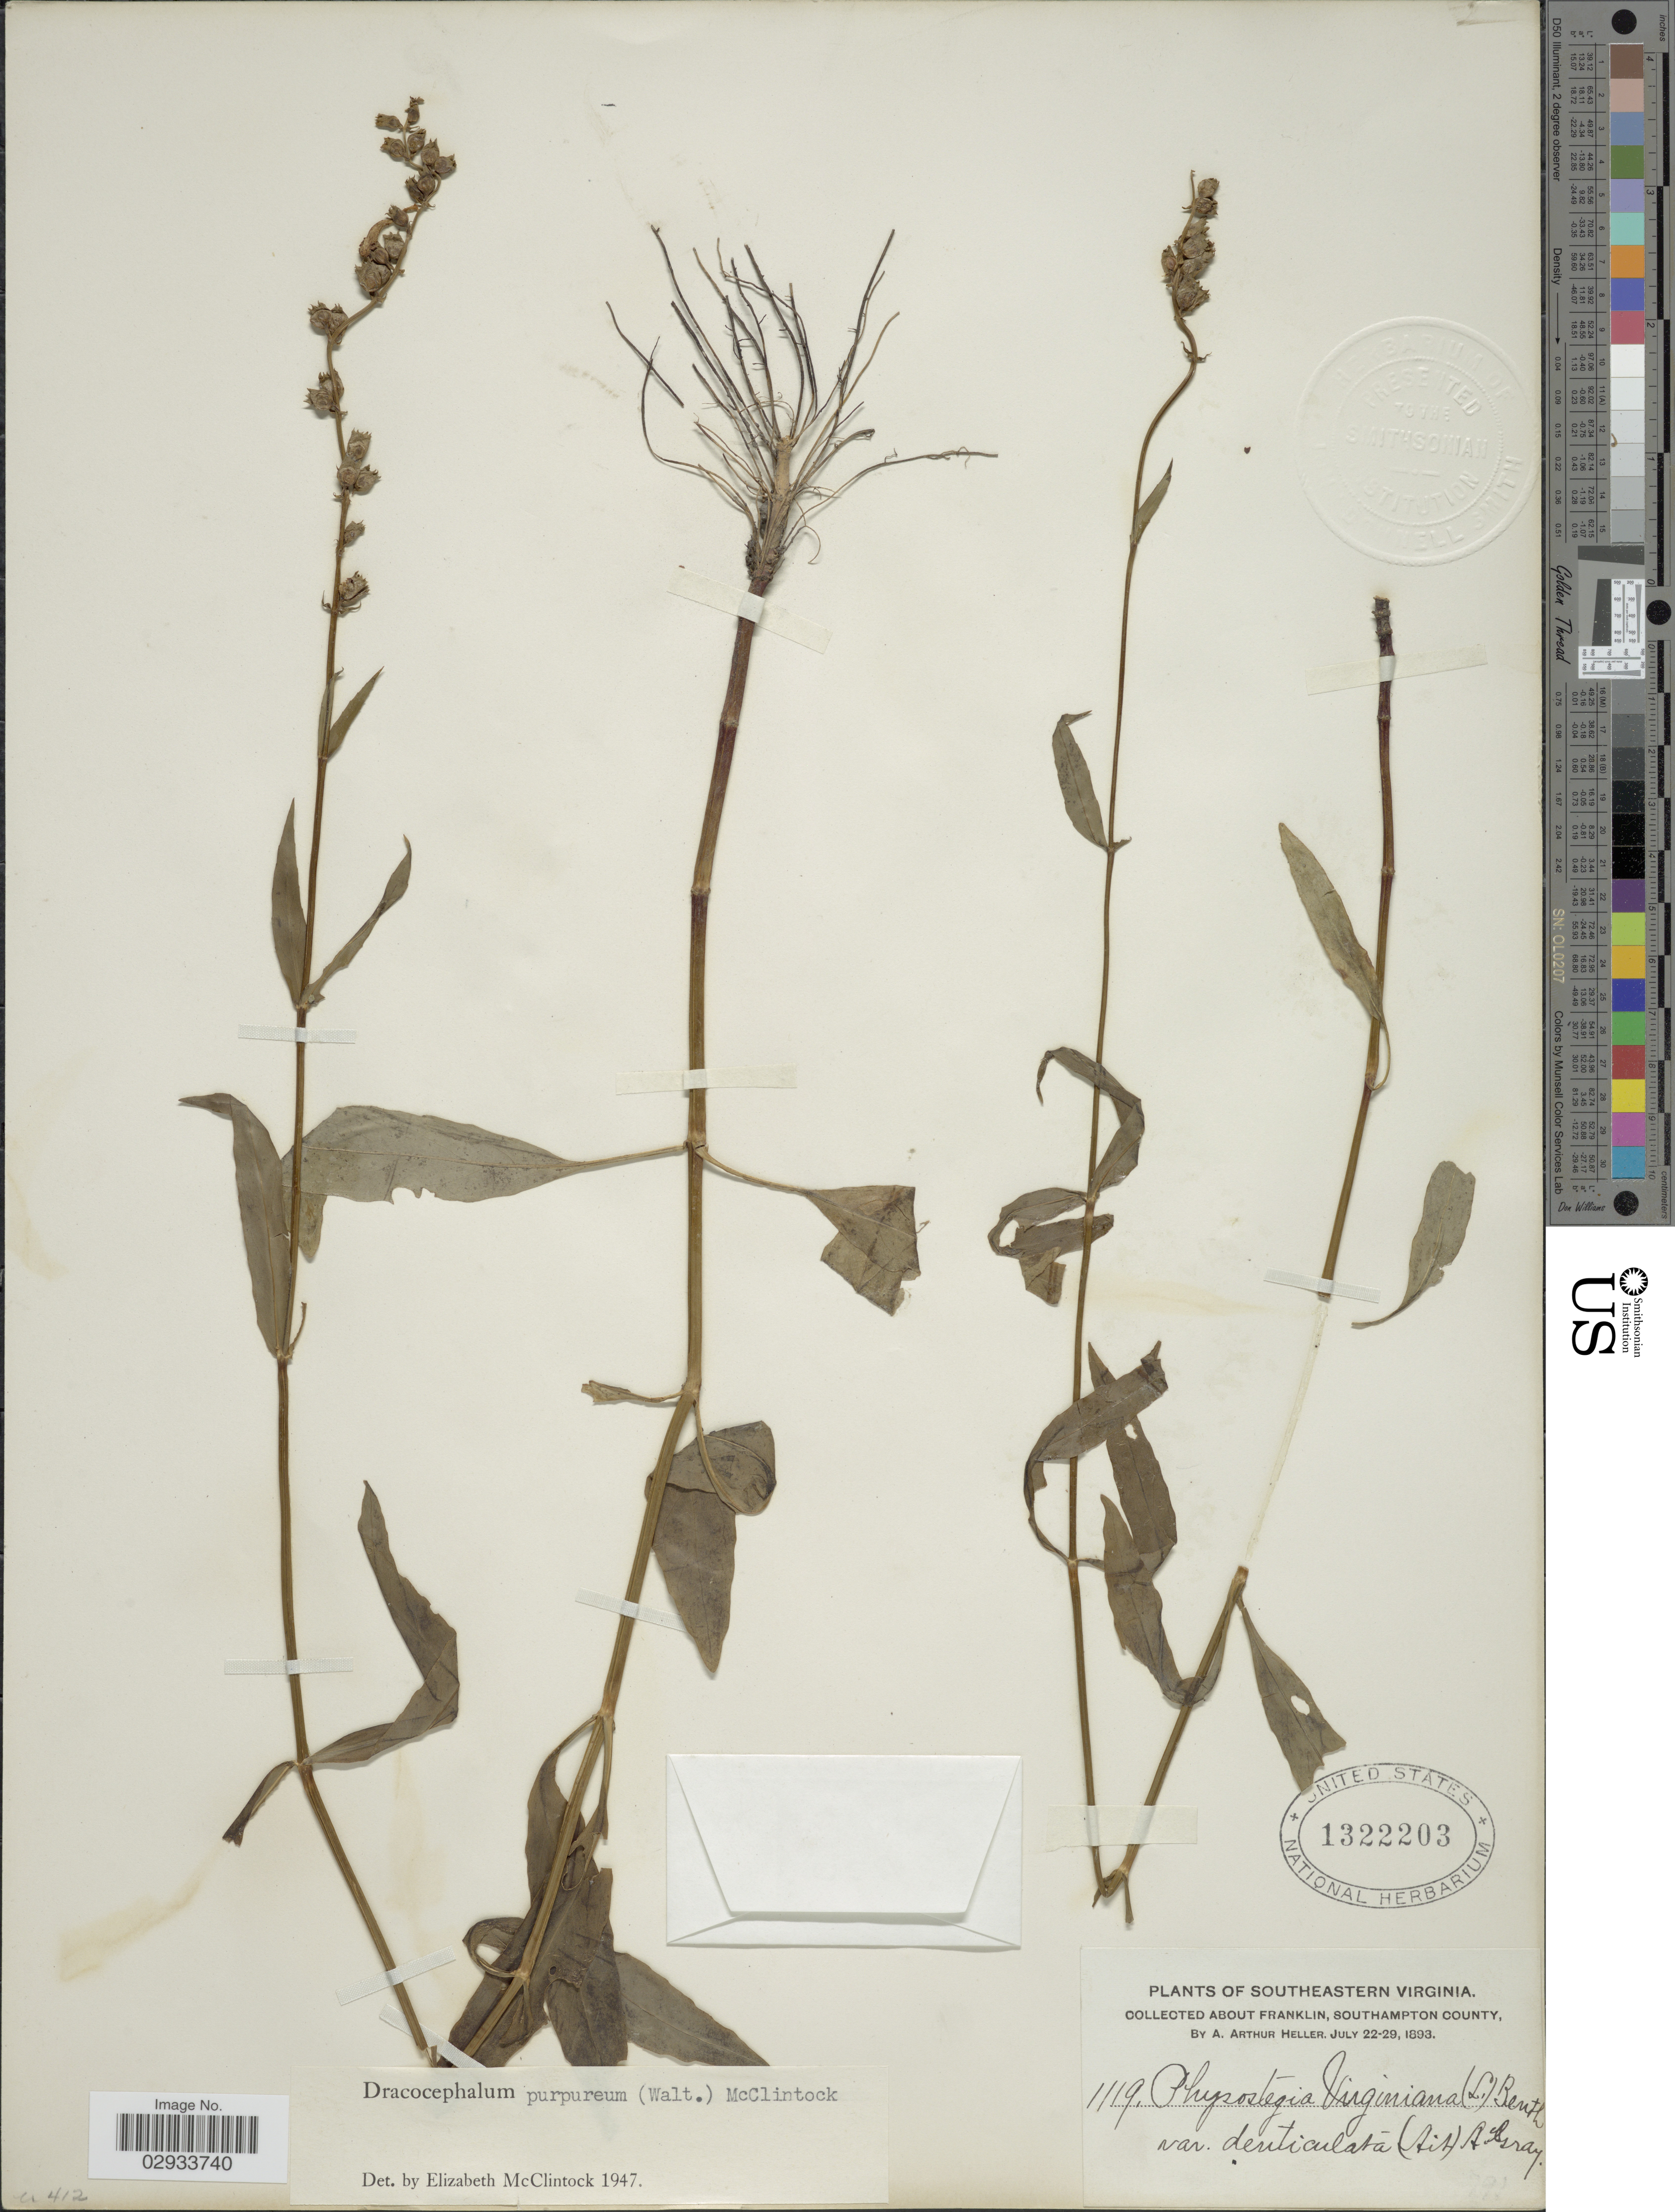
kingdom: Plantae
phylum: Tracheophyta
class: Magnoliopsida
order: Lamiales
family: Lamiaceae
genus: Physostegia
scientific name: Physostegia denticulata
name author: (Aiton) Britton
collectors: A. A. Heller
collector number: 1119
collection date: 1893-07-22/1893-07-29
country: United States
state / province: Virginia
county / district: City of Franklin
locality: Southeastern Virginia, About Franklin, Southampton County.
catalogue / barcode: US 1322203